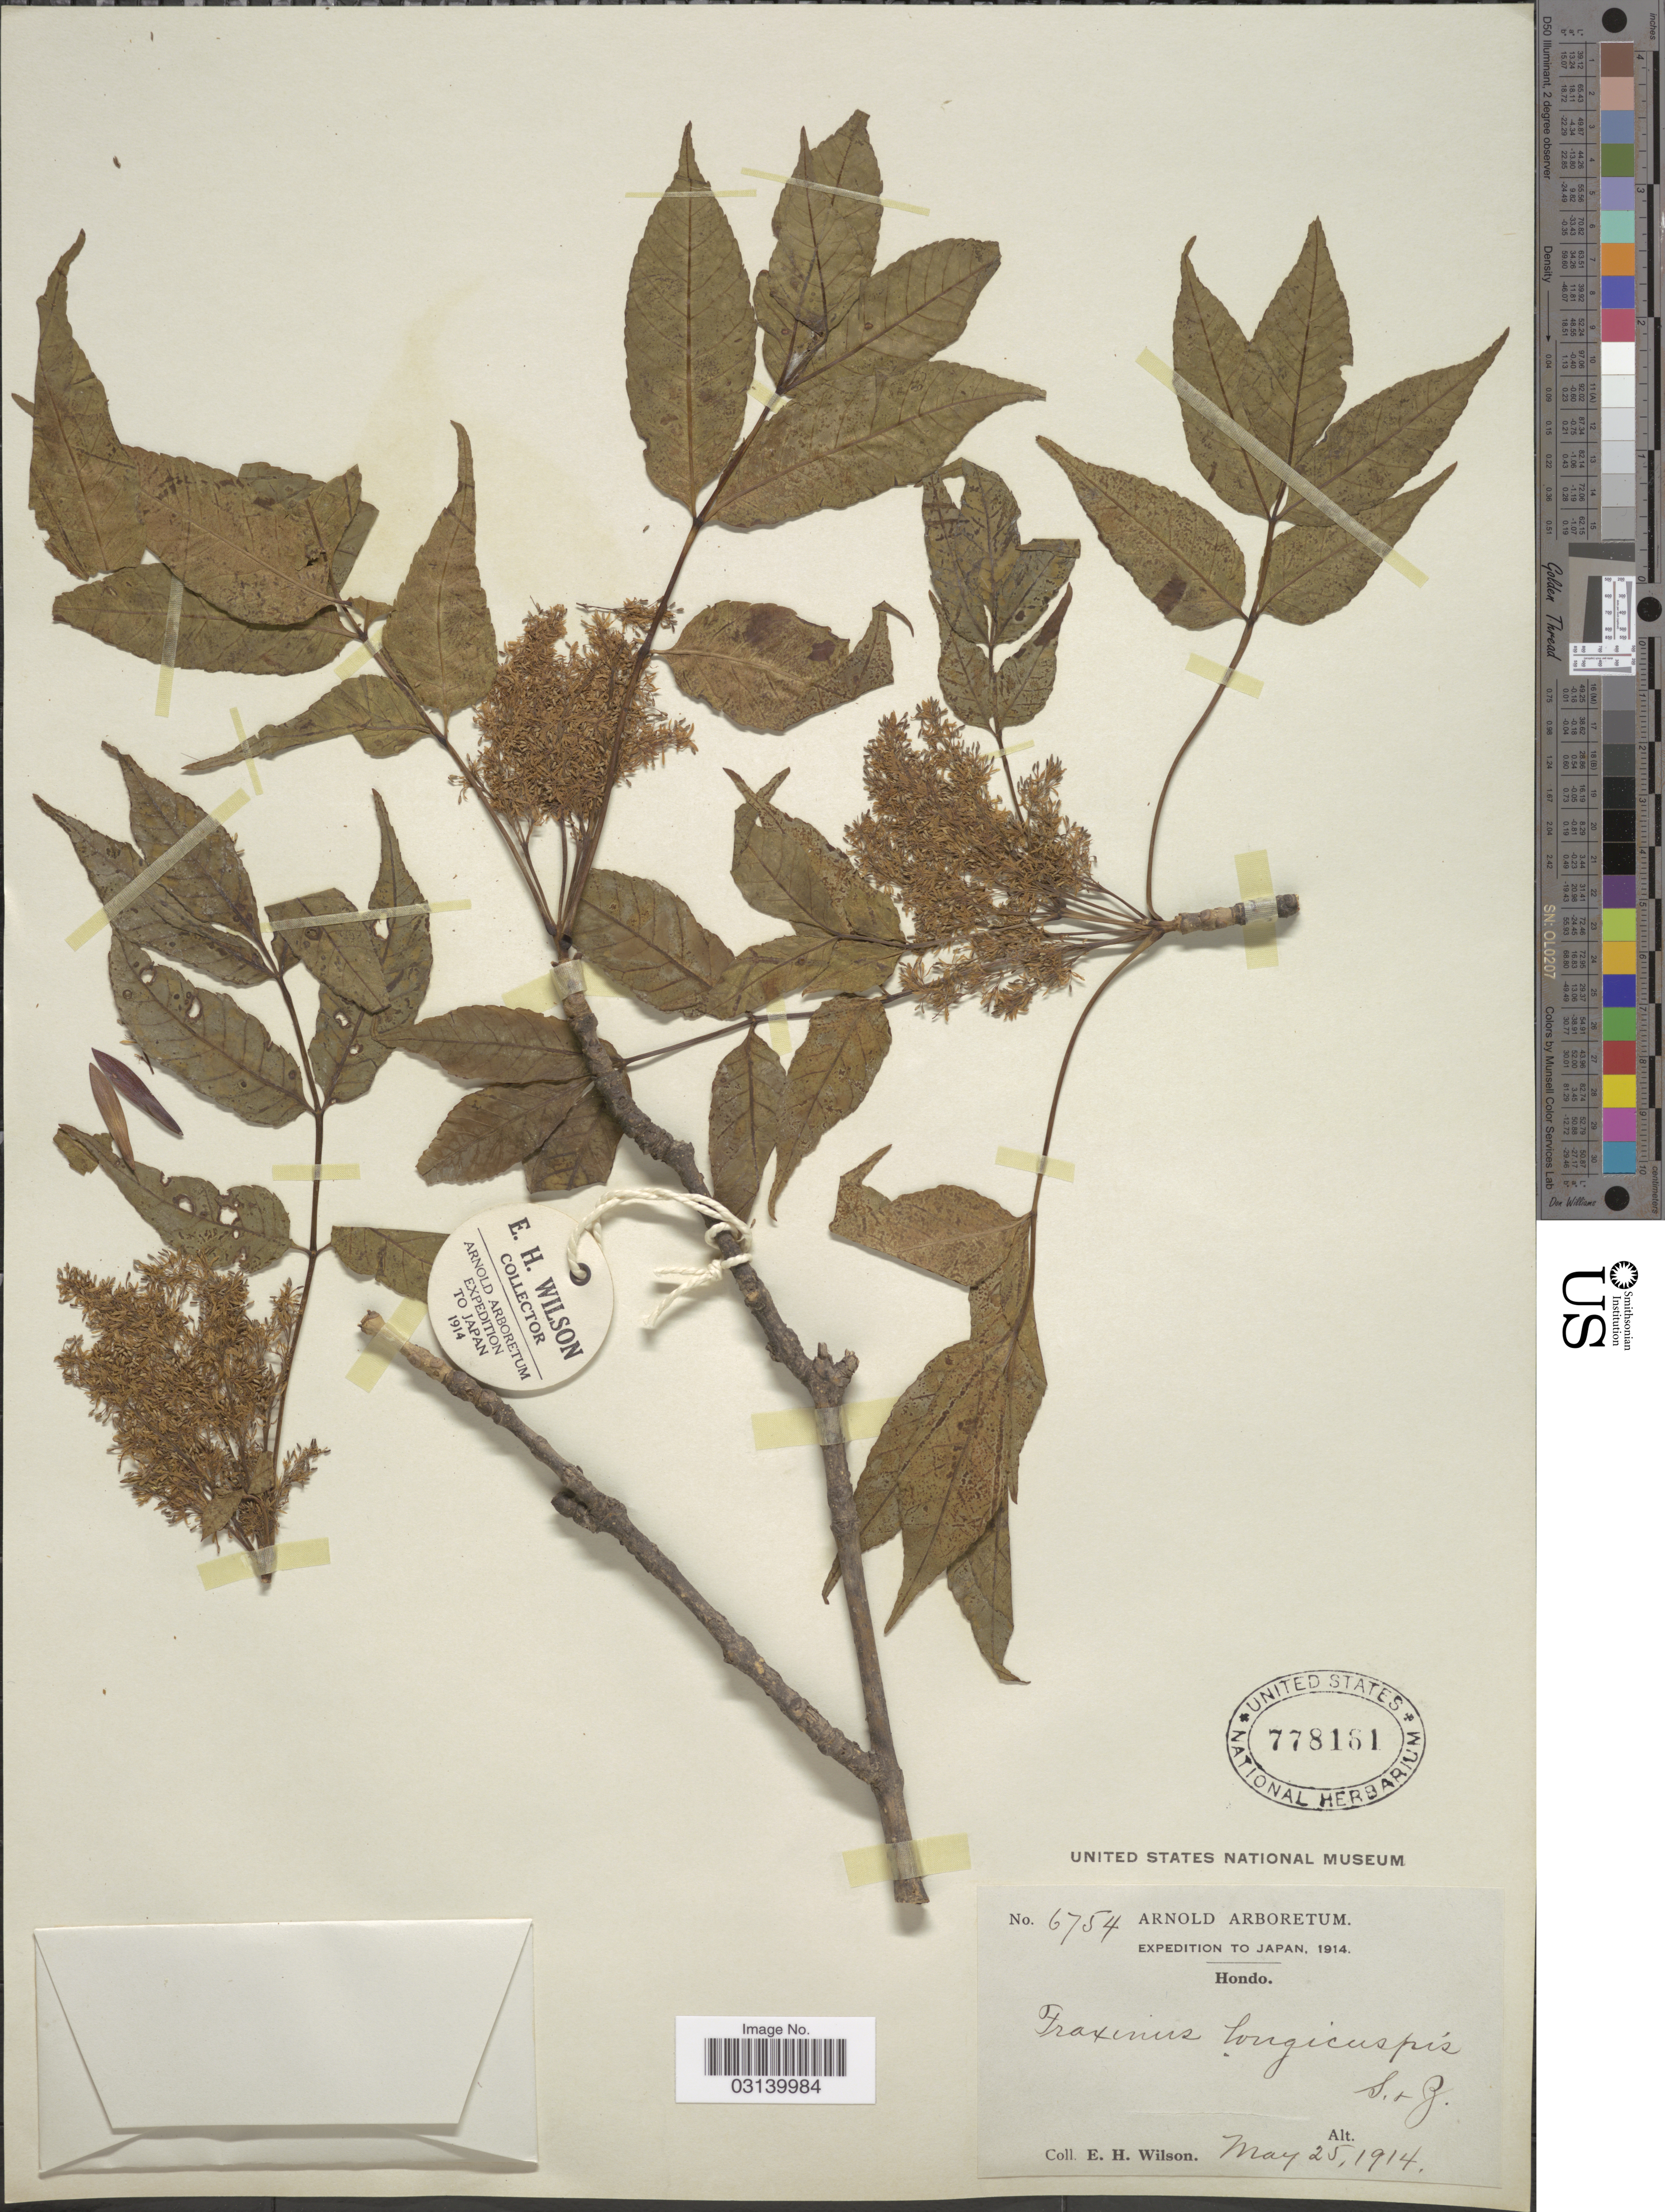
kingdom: Plantae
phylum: Tracheophyta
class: Magnoliopsida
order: Lamiales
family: Oleaceae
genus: Fraxinus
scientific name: Fraxinus longicuspis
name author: Siebold & Zucc.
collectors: E. Wilson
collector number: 6754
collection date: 1914-05-25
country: Japan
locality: Hondo.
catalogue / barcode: US 778161